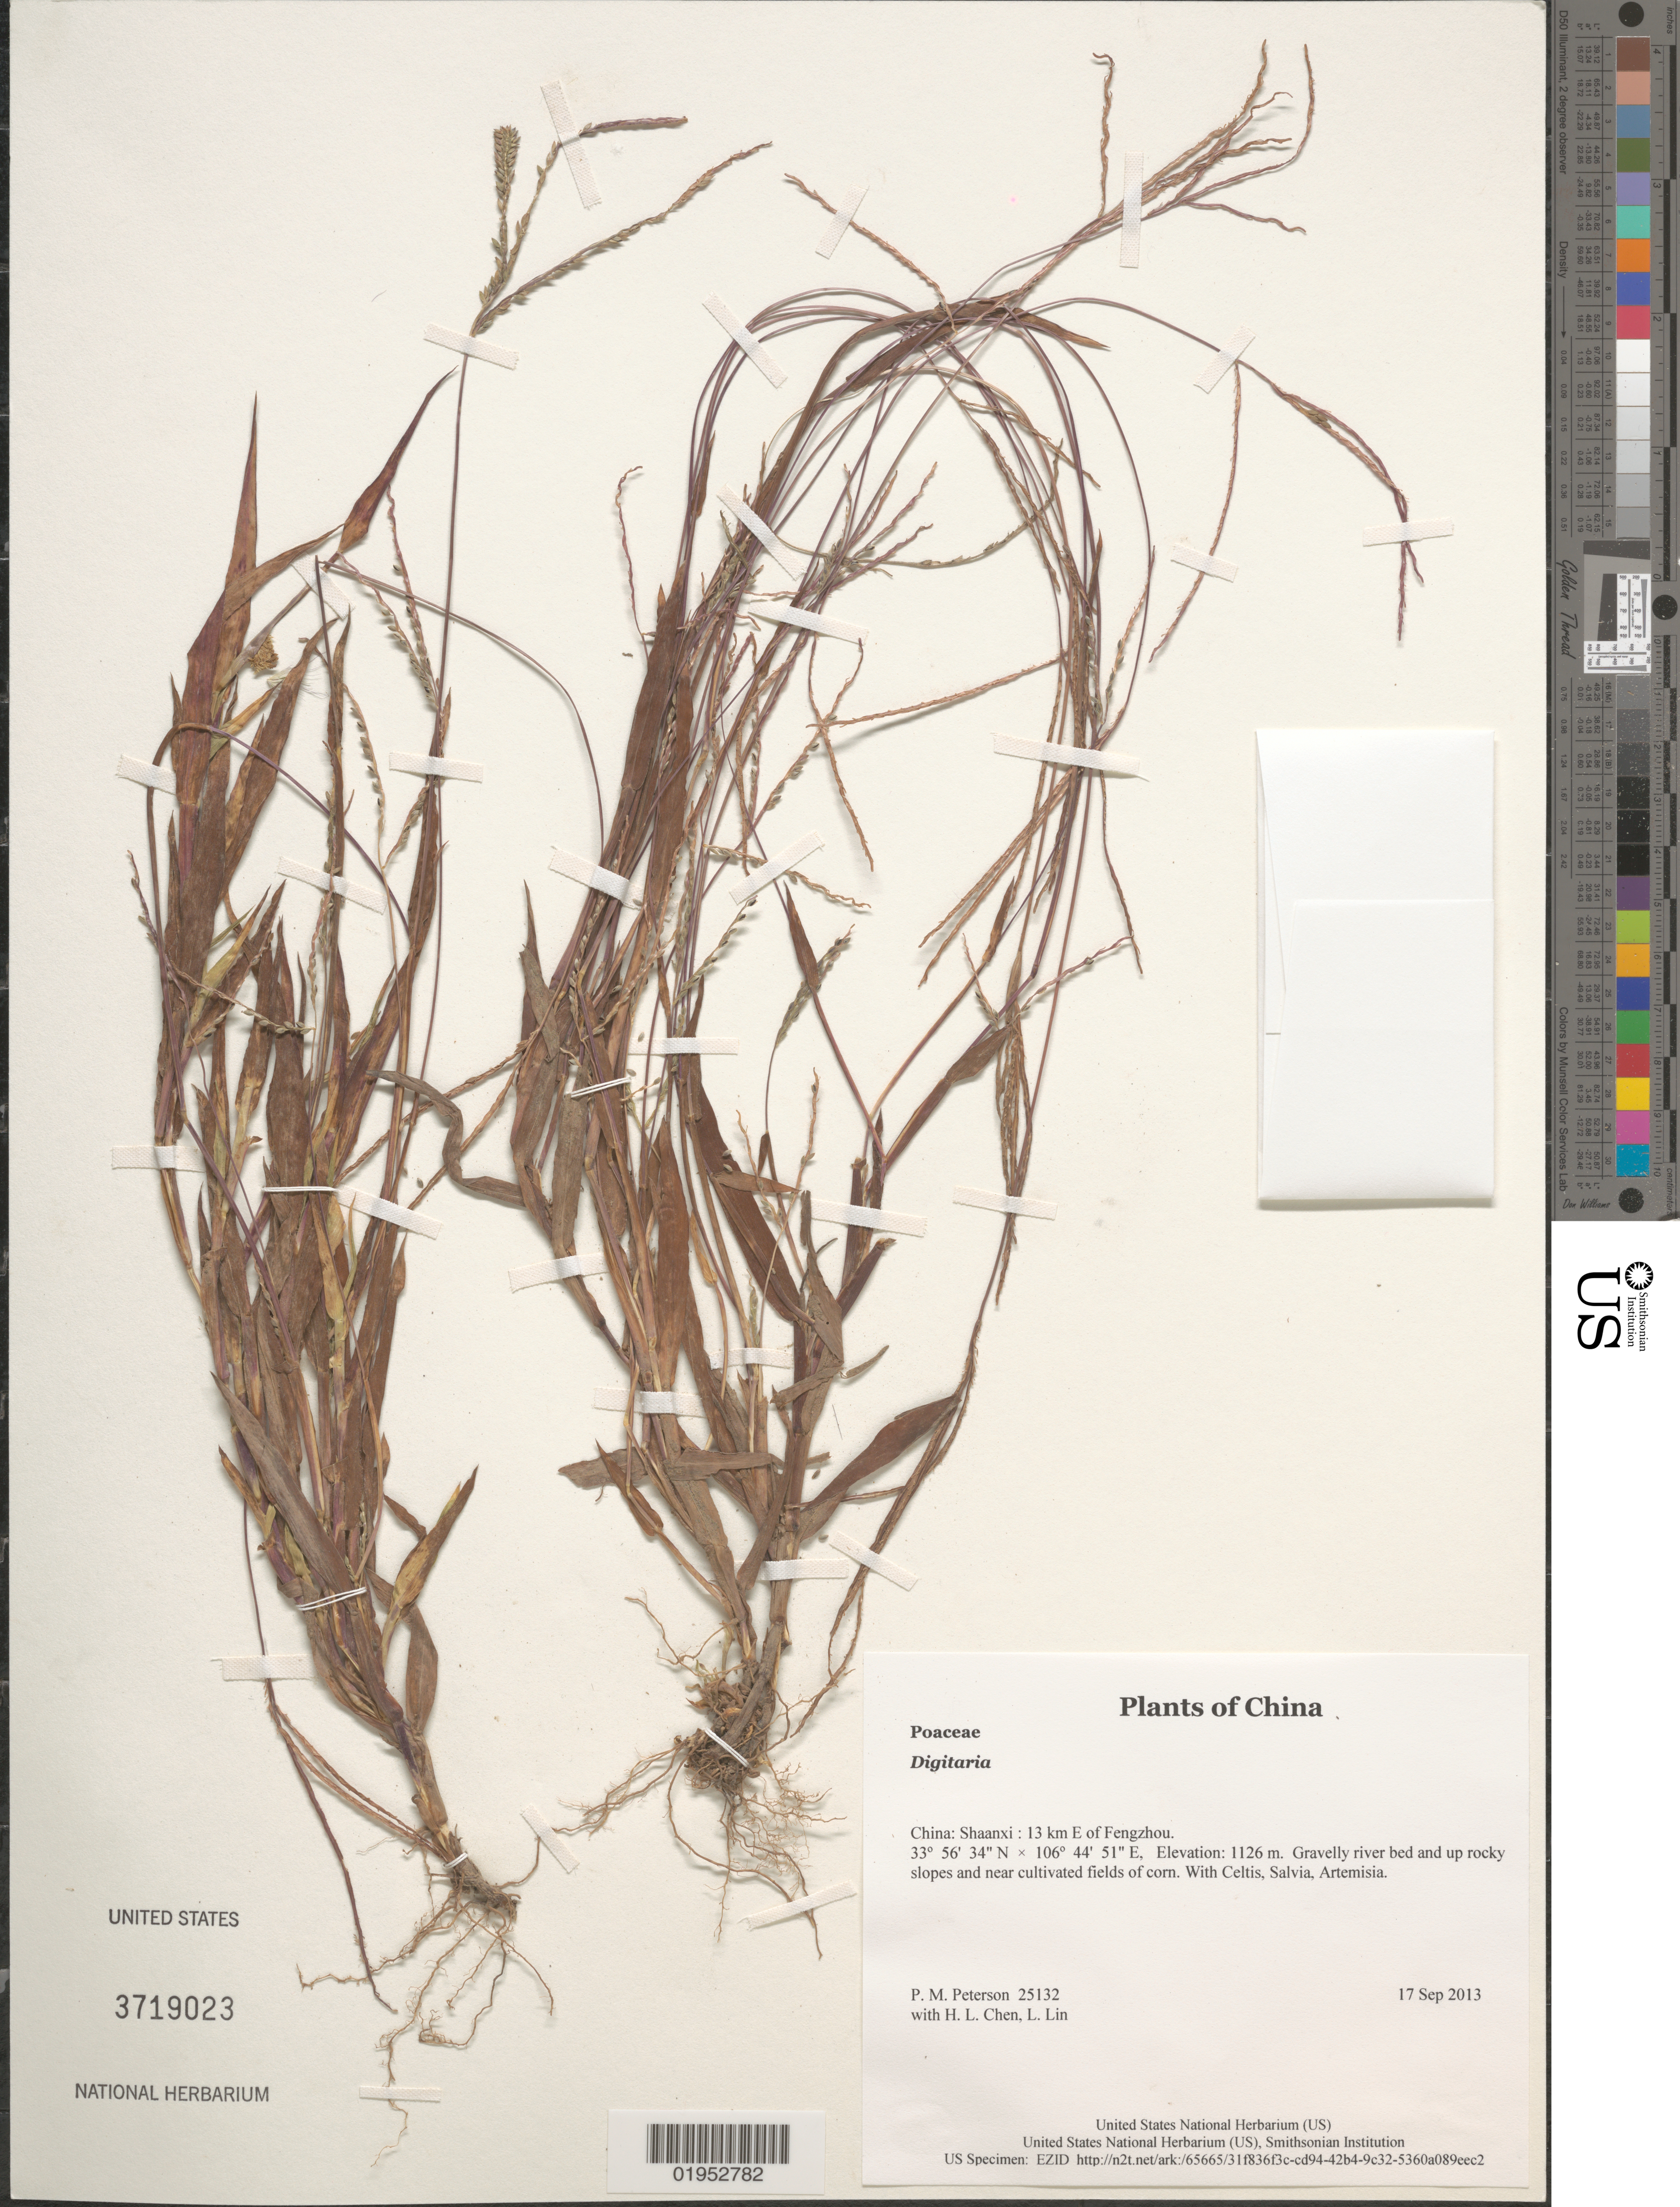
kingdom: Plantae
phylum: Tracheophyta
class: Liliopsida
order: Poales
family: Poaceae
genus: Digitaria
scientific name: Digitaria sp.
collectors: P. M. Peterson, H. L. Chen & L. Lin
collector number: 25132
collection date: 2013-09-17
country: China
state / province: Shaanxi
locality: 13 km E of Fengzhou.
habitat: Gravelly river bed and up rocky slopes and near cultivated fields of corn.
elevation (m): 1126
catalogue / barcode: US 3719023